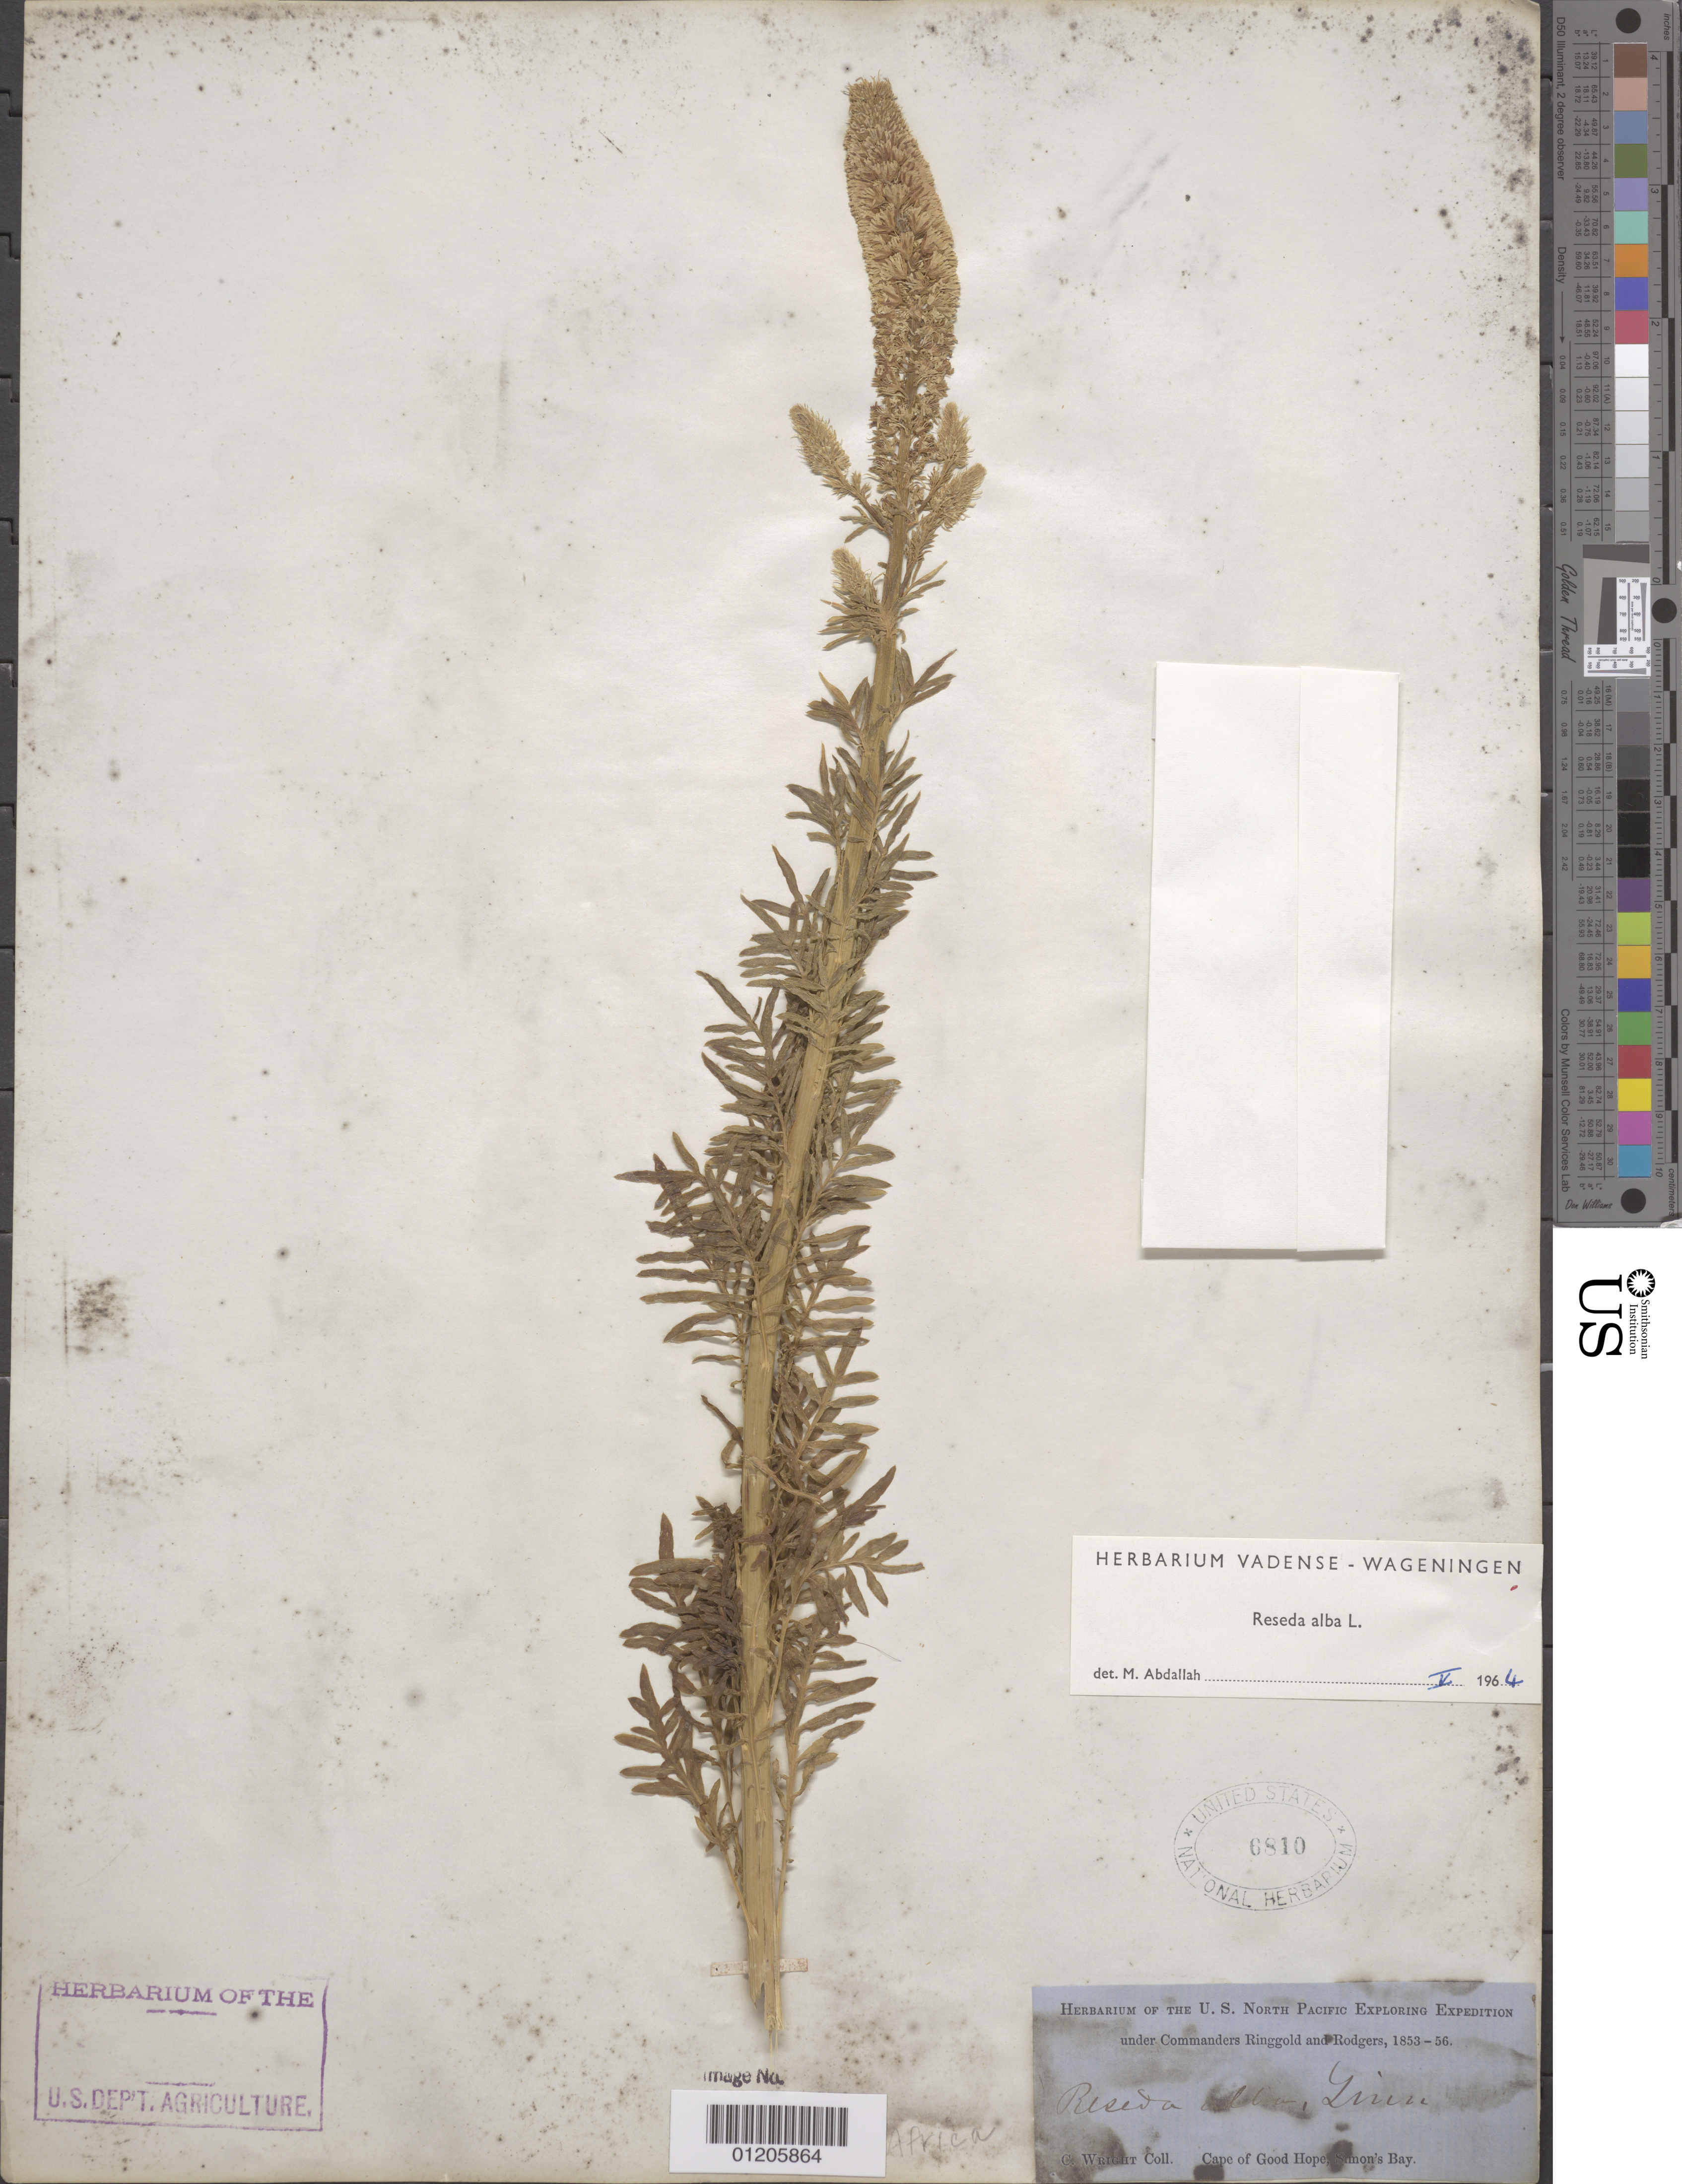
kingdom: Plantae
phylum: Tracheophyta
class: Magnoliopsida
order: Brassicales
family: Resedaceae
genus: Reseda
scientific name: Reseda alba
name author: L.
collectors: C. Wright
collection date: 1853/1856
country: South Africa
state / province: Western Cape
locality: Cape of Good Hope, Simon's Bay.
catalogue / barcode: US 6810